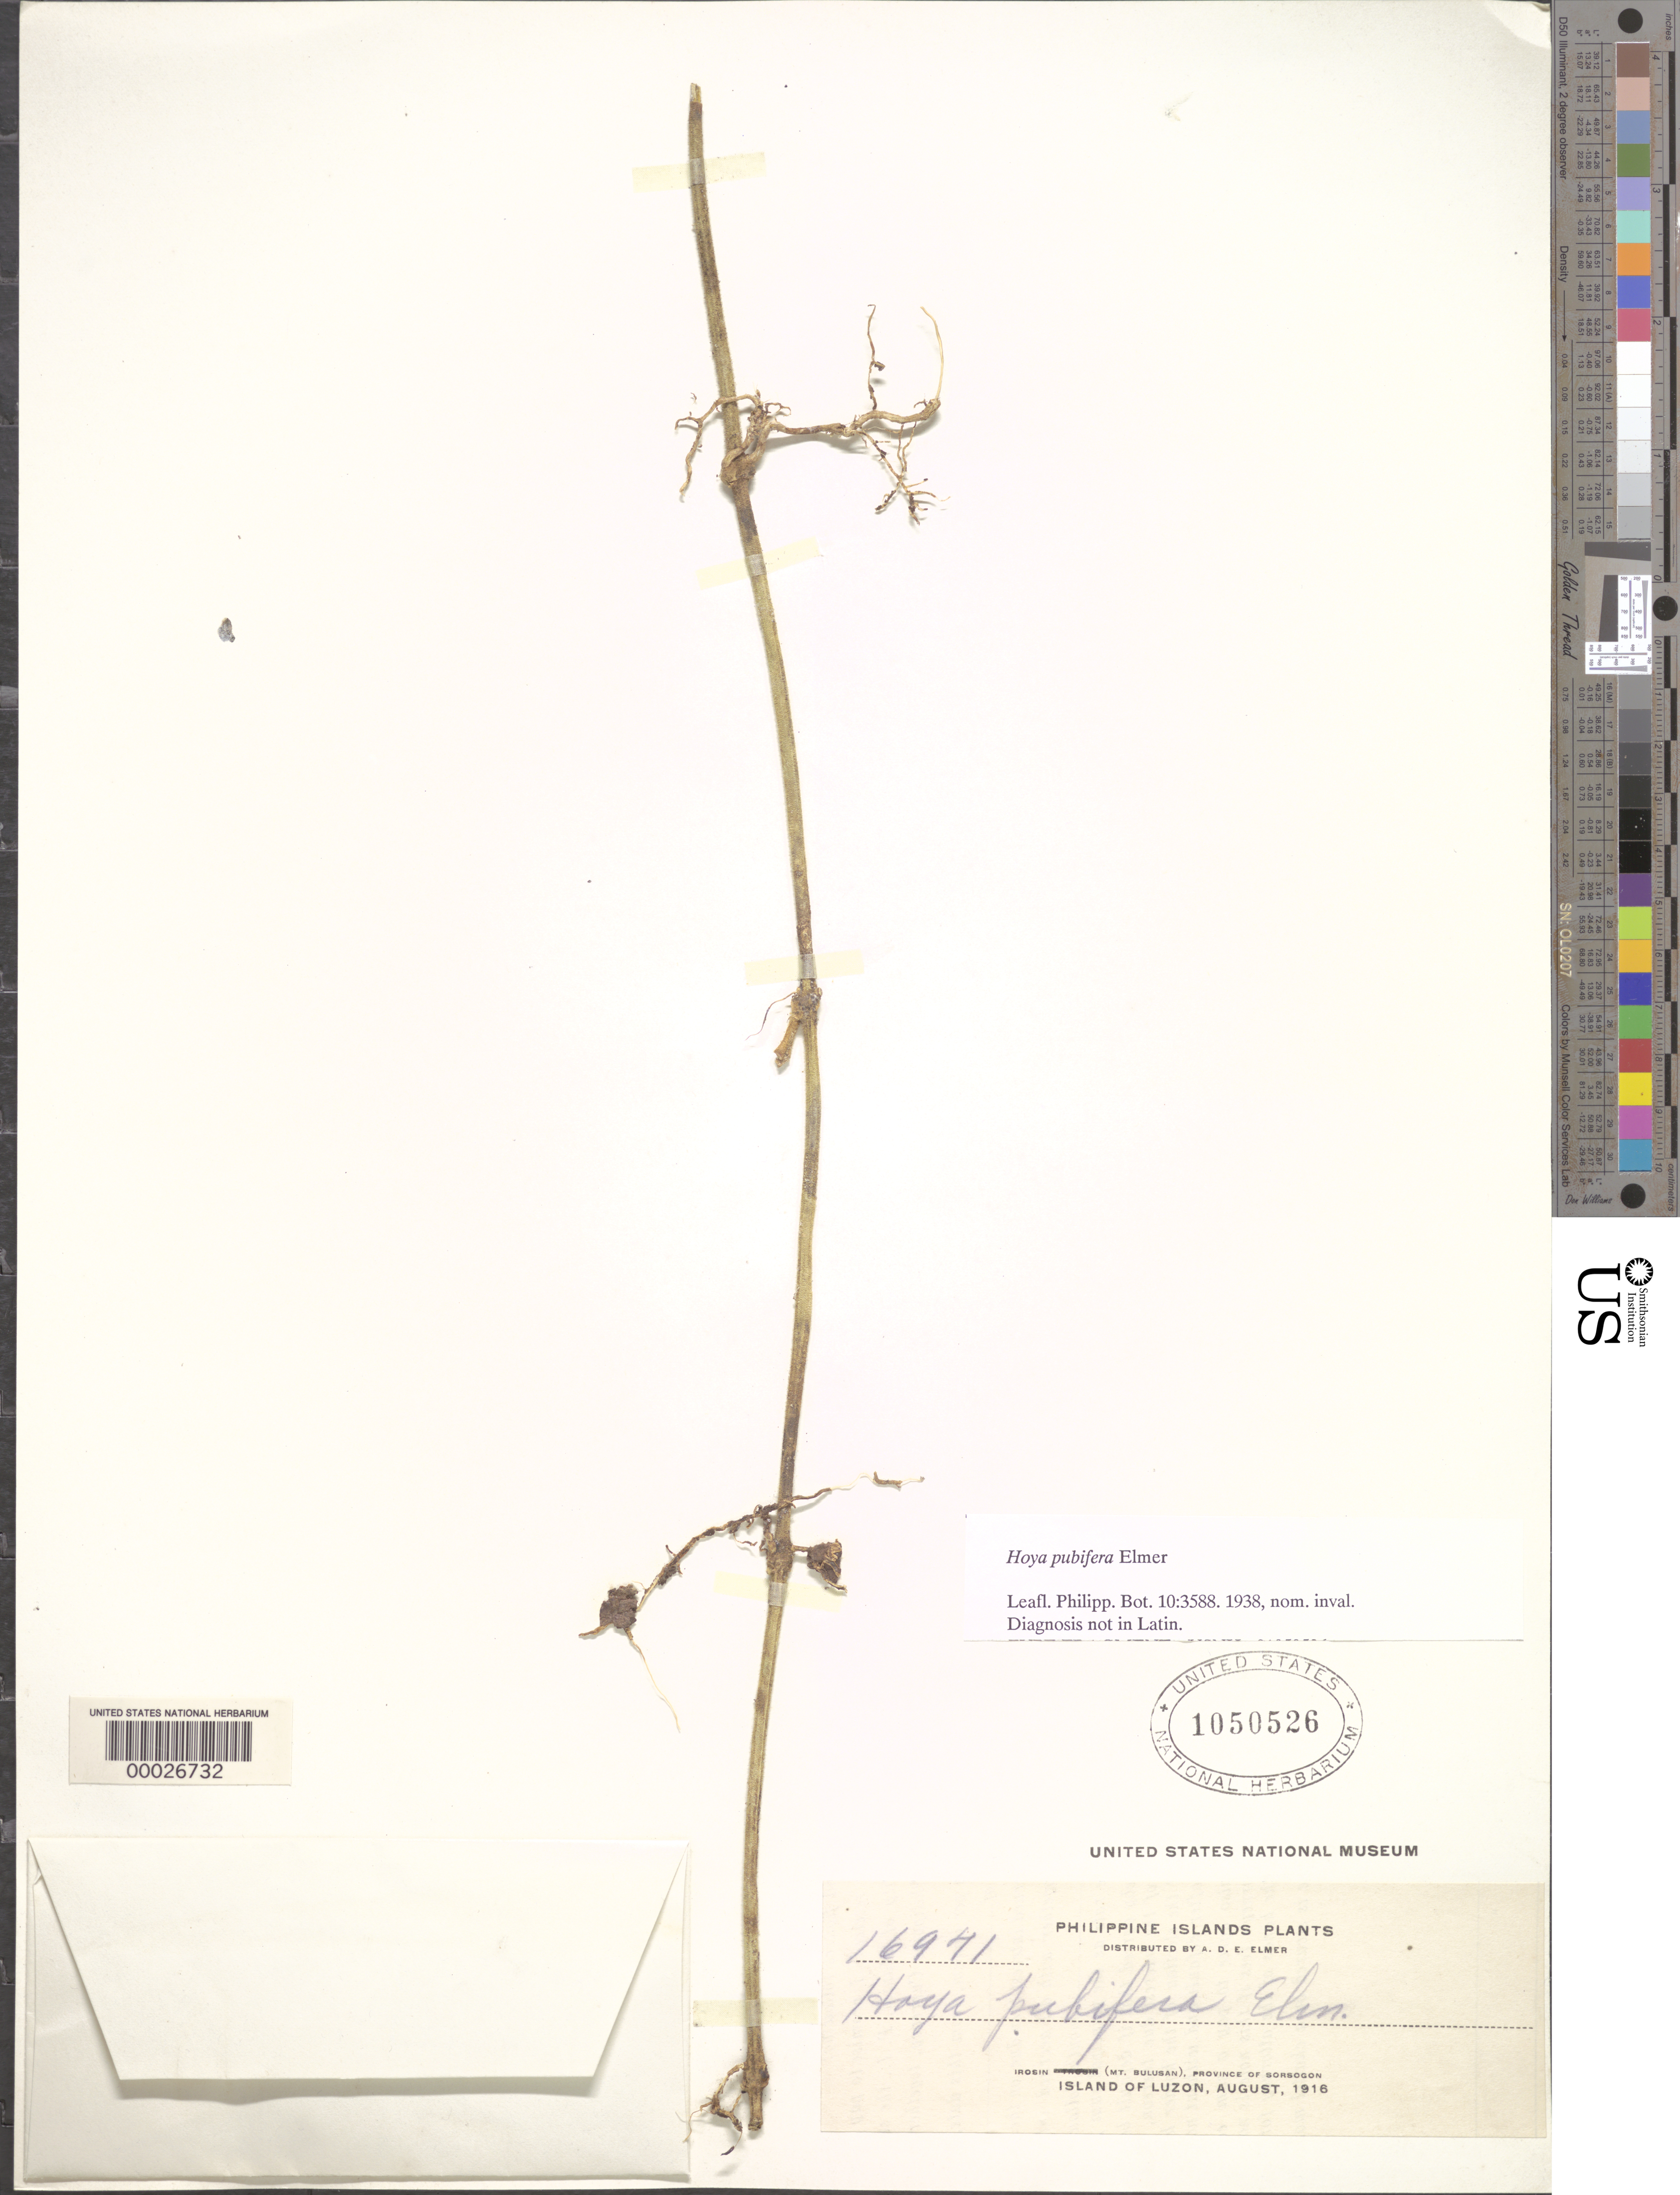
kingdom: Plantae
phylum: Tracheophyta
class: Magnoliopsida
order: Gentianales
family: Apocynaceae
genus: Hoya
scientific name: Hoya pubifera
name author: Elmer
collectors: A. D. E. Elmer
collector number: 16941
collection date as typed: Aug 1916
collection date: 1916-08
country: Philippines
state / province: Bicol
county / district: Sorsogon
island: Luzon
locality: Irosin, Mt. Bulusan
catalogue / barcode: US 1050526